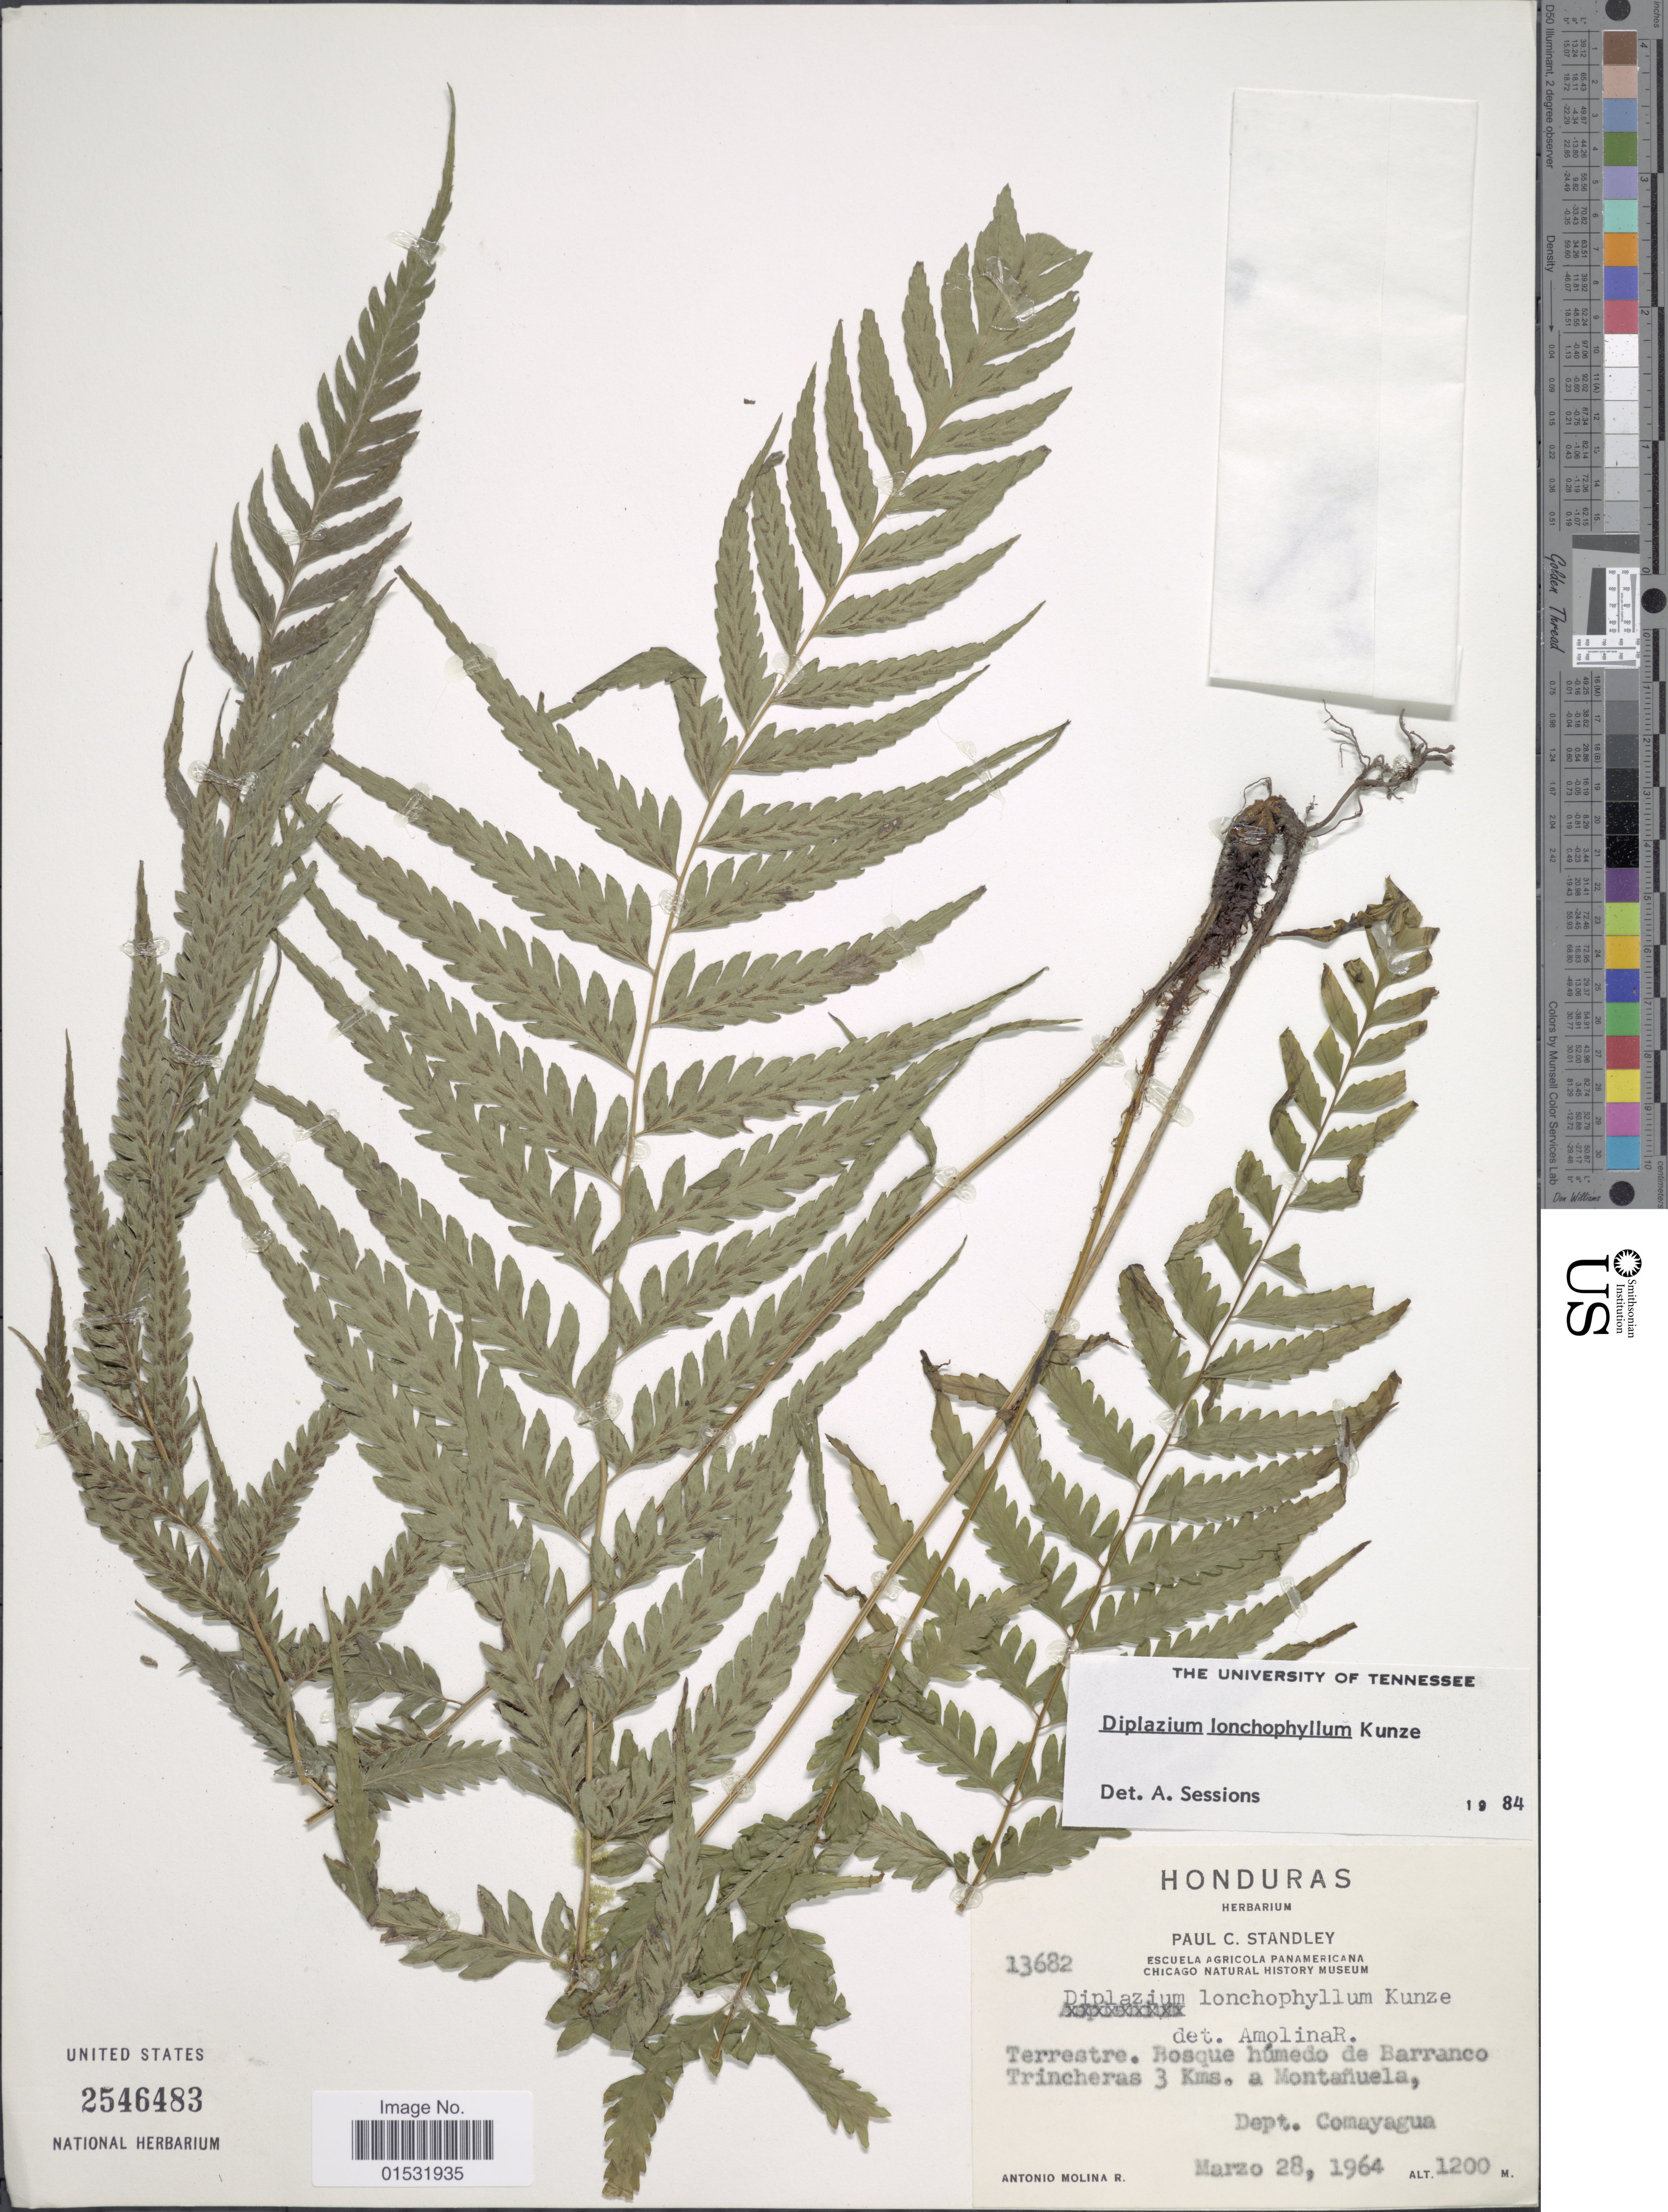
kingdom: Plantae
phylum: Tracheophyta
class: Polypodiopsida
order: Polypodiales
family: Athyriaceae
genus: Diplazium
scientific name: Diplazium lonchophyllum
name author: Kunze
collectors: A. Molina R.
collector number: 13682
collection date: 1964-03-28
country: Honduras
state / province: Comayagua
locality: Bosque húmedo de Barranco Trinscheras 3 Kms. a Montañuela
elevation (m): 1200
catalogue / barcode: US 2546483